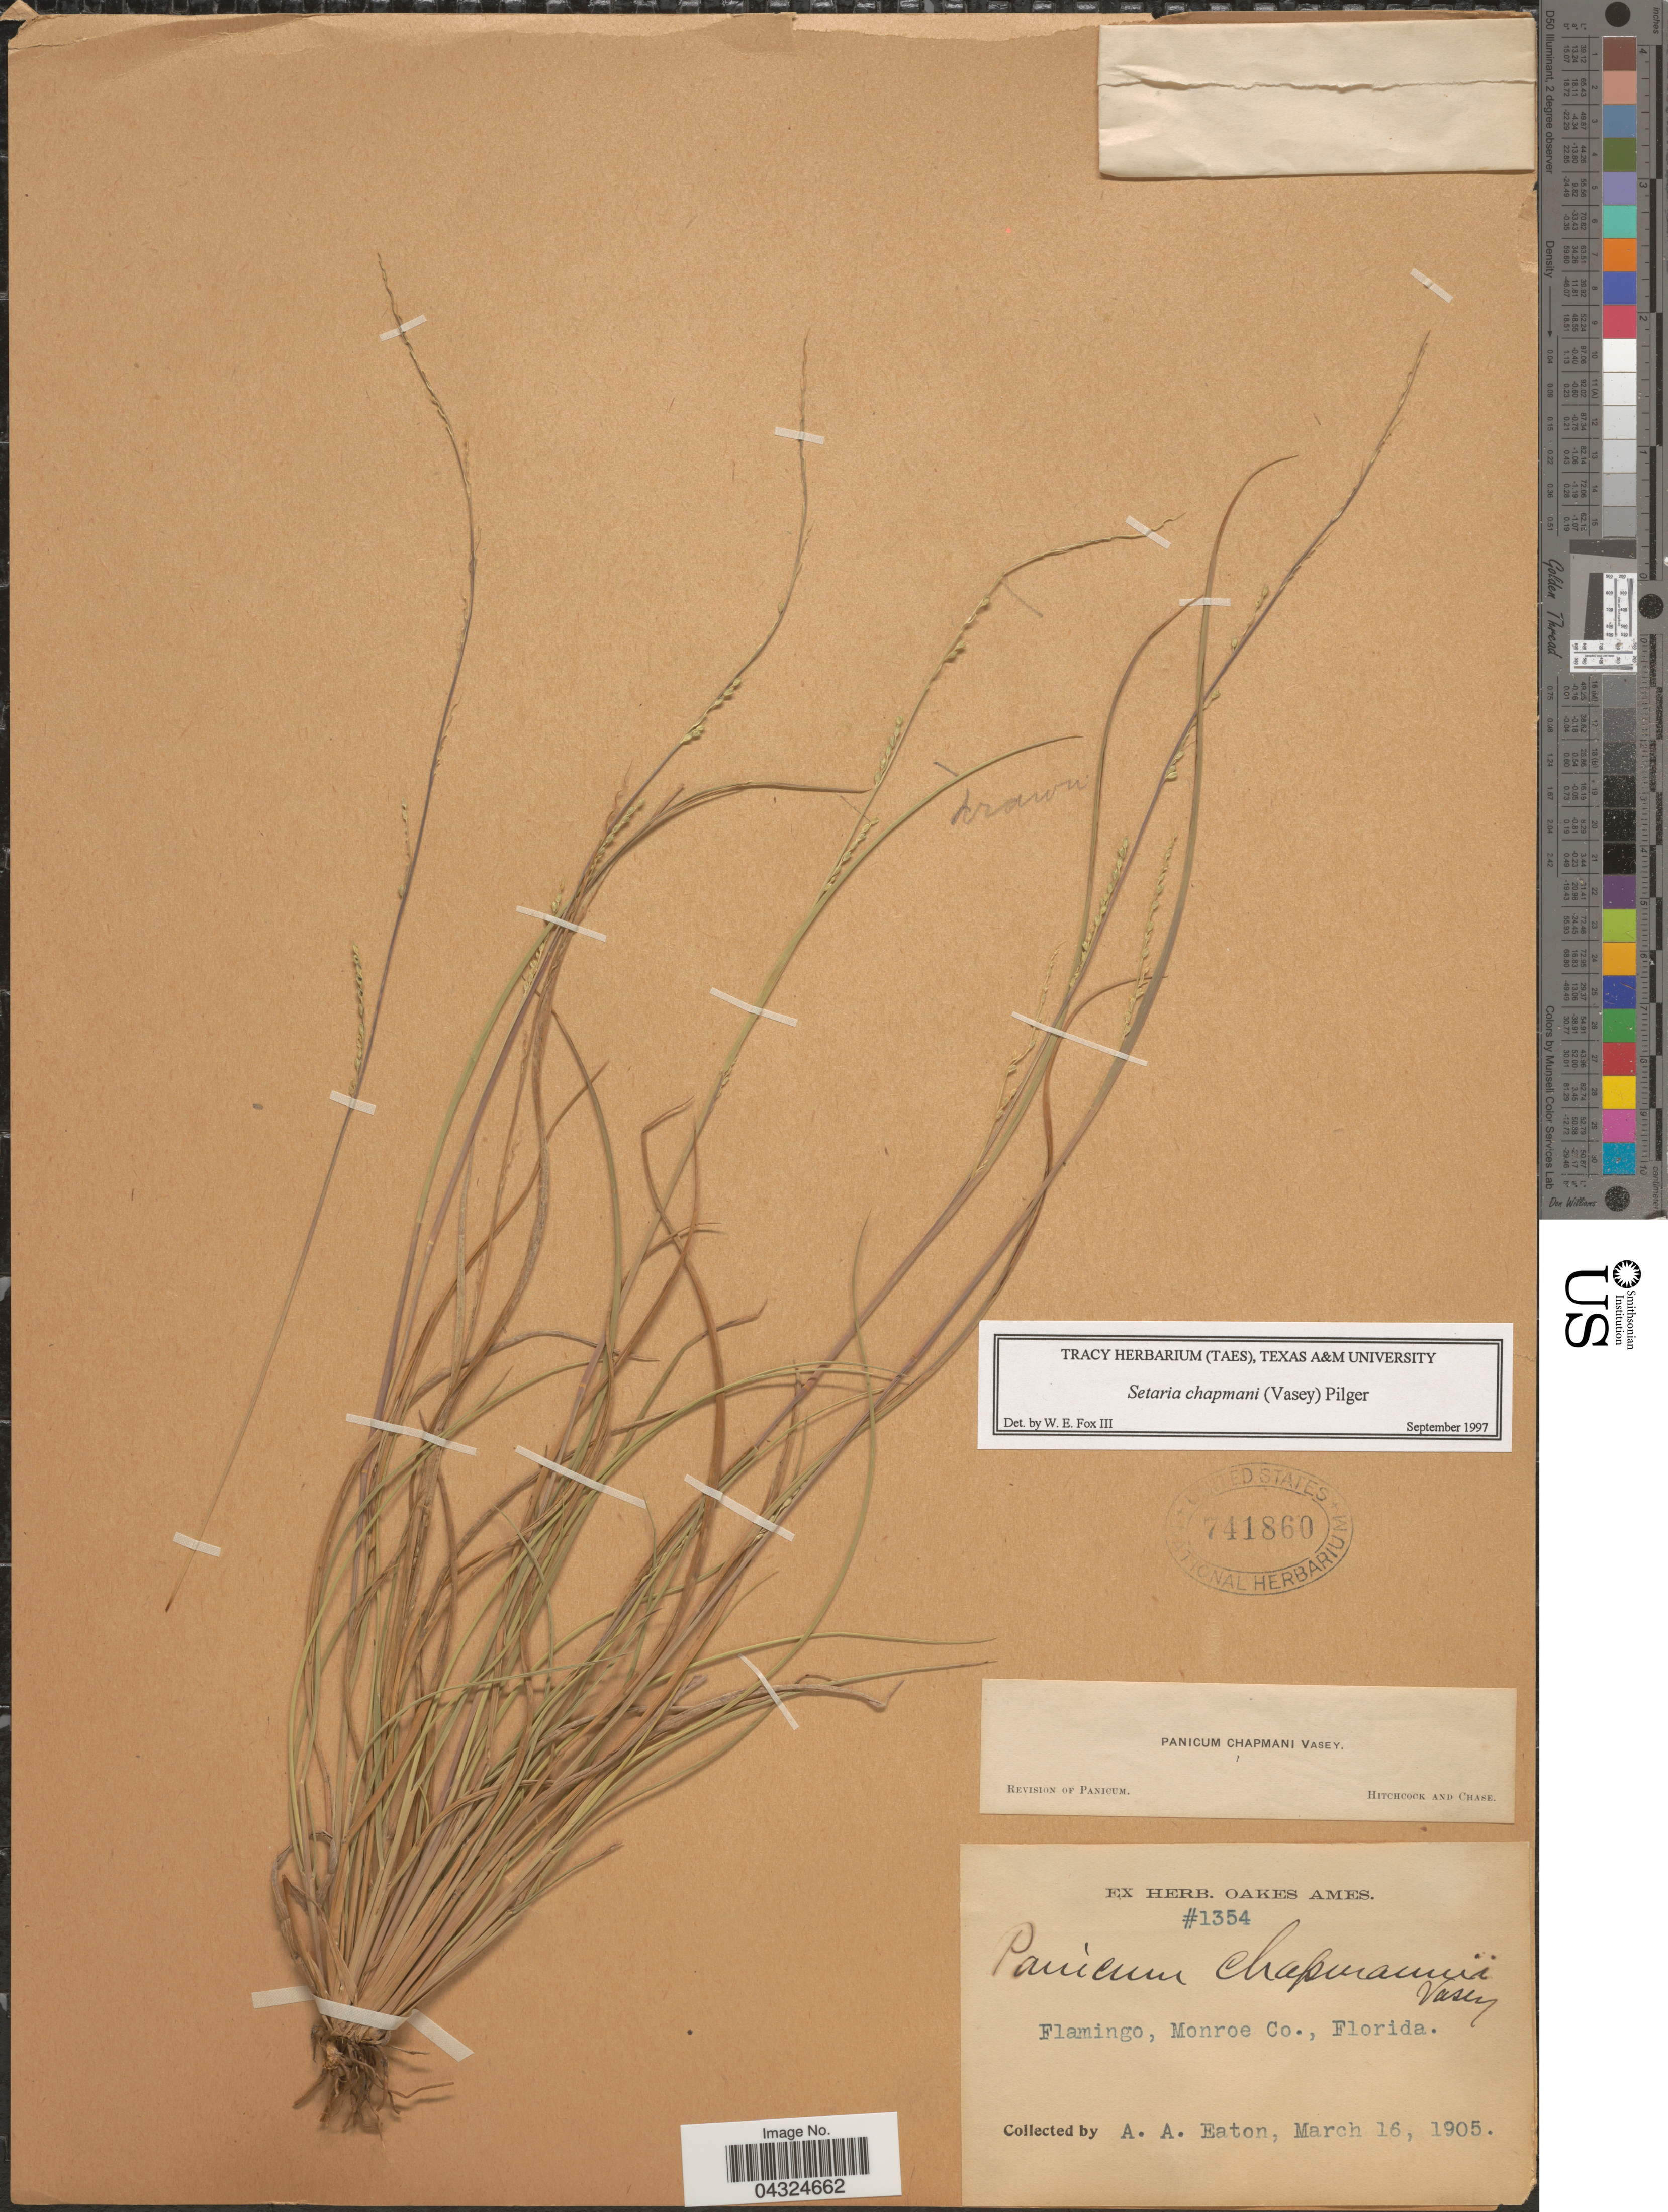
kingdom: Plantae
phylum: Tracheophyta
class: Liliopsida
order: Poales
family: Poaceae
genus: Setaria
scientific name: Setaria chapmanii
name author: (Vasey) Pilg.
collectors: A. A. Eaton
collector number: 1354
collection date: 1905-03-16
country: United States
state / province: Florida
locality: Flamingo, Monroe Co.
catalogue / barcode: US 741860